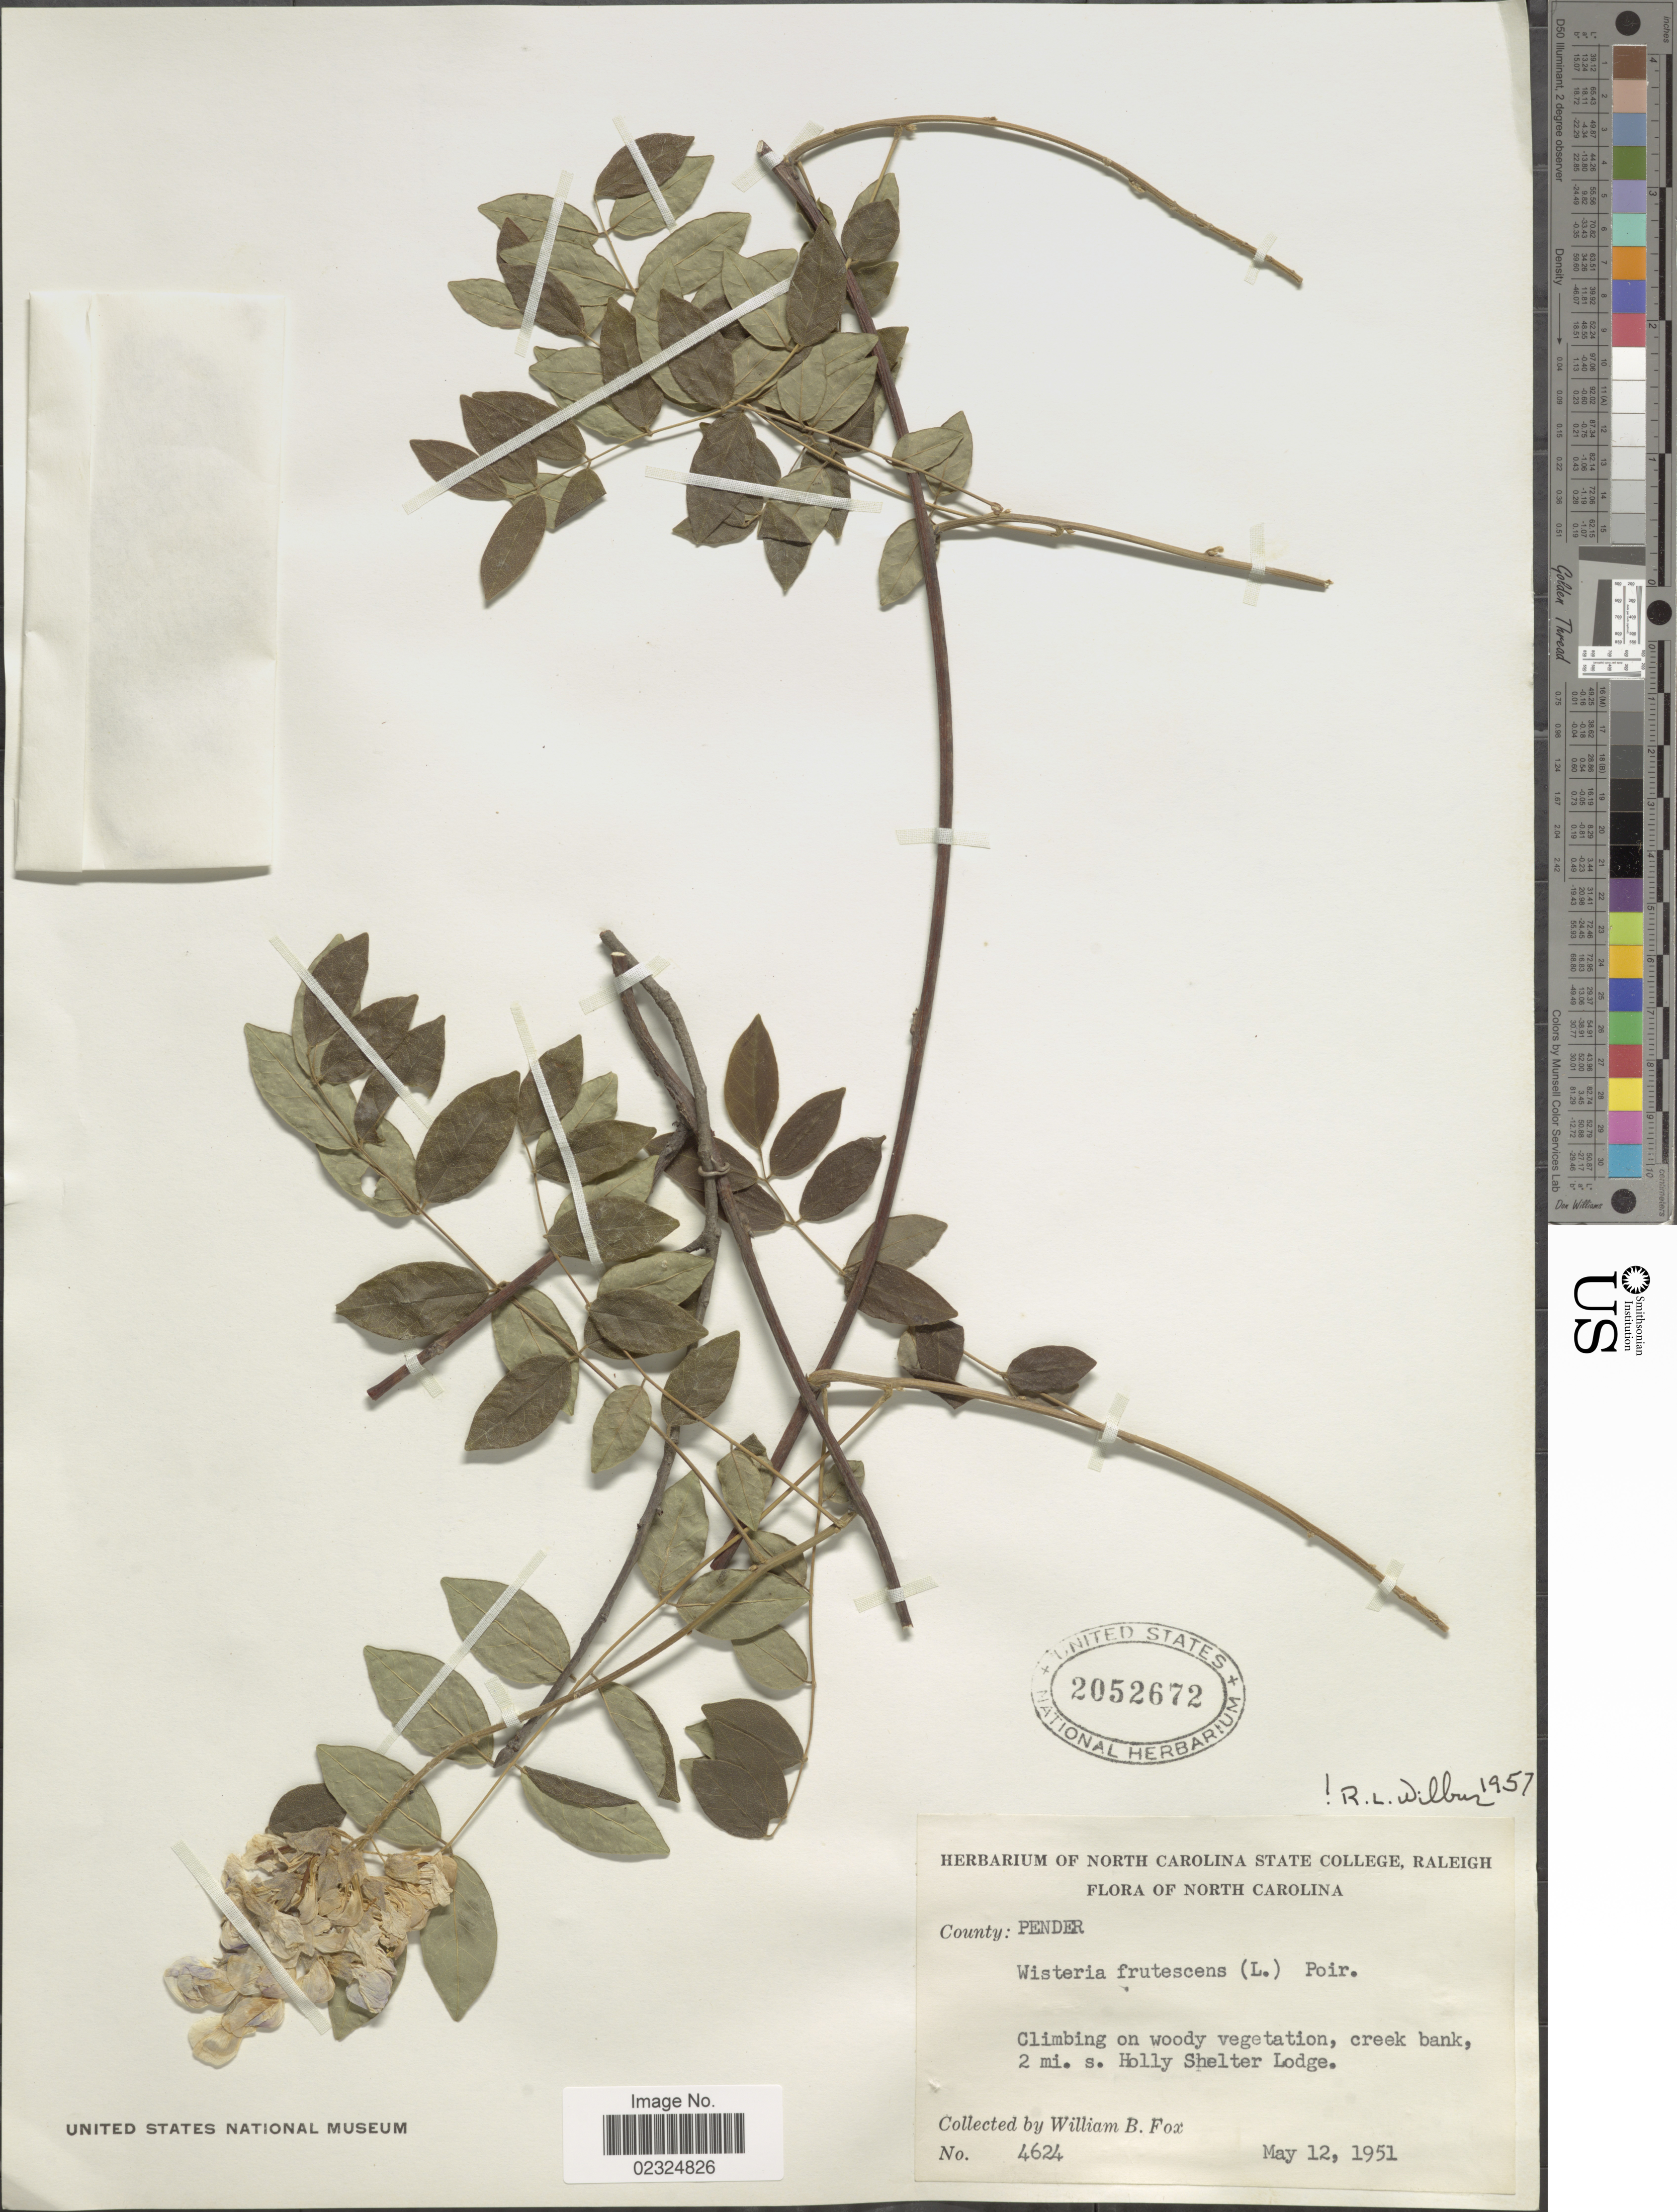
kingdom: Plantae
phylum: Tracheophyta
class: Magnoliopsida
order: Fabales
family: Fabaceae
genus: Wisteria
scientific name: Wisteria frutescens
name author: (L.) Poir.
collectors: W. B. Fox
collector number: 4624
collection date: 1951-05-12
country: United States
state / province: North Carolina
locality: County: Pender, climbing on woody vegetation, creek bank, 2 mi. s. of Holly Shelter Lodge.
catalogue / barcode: US 2052672